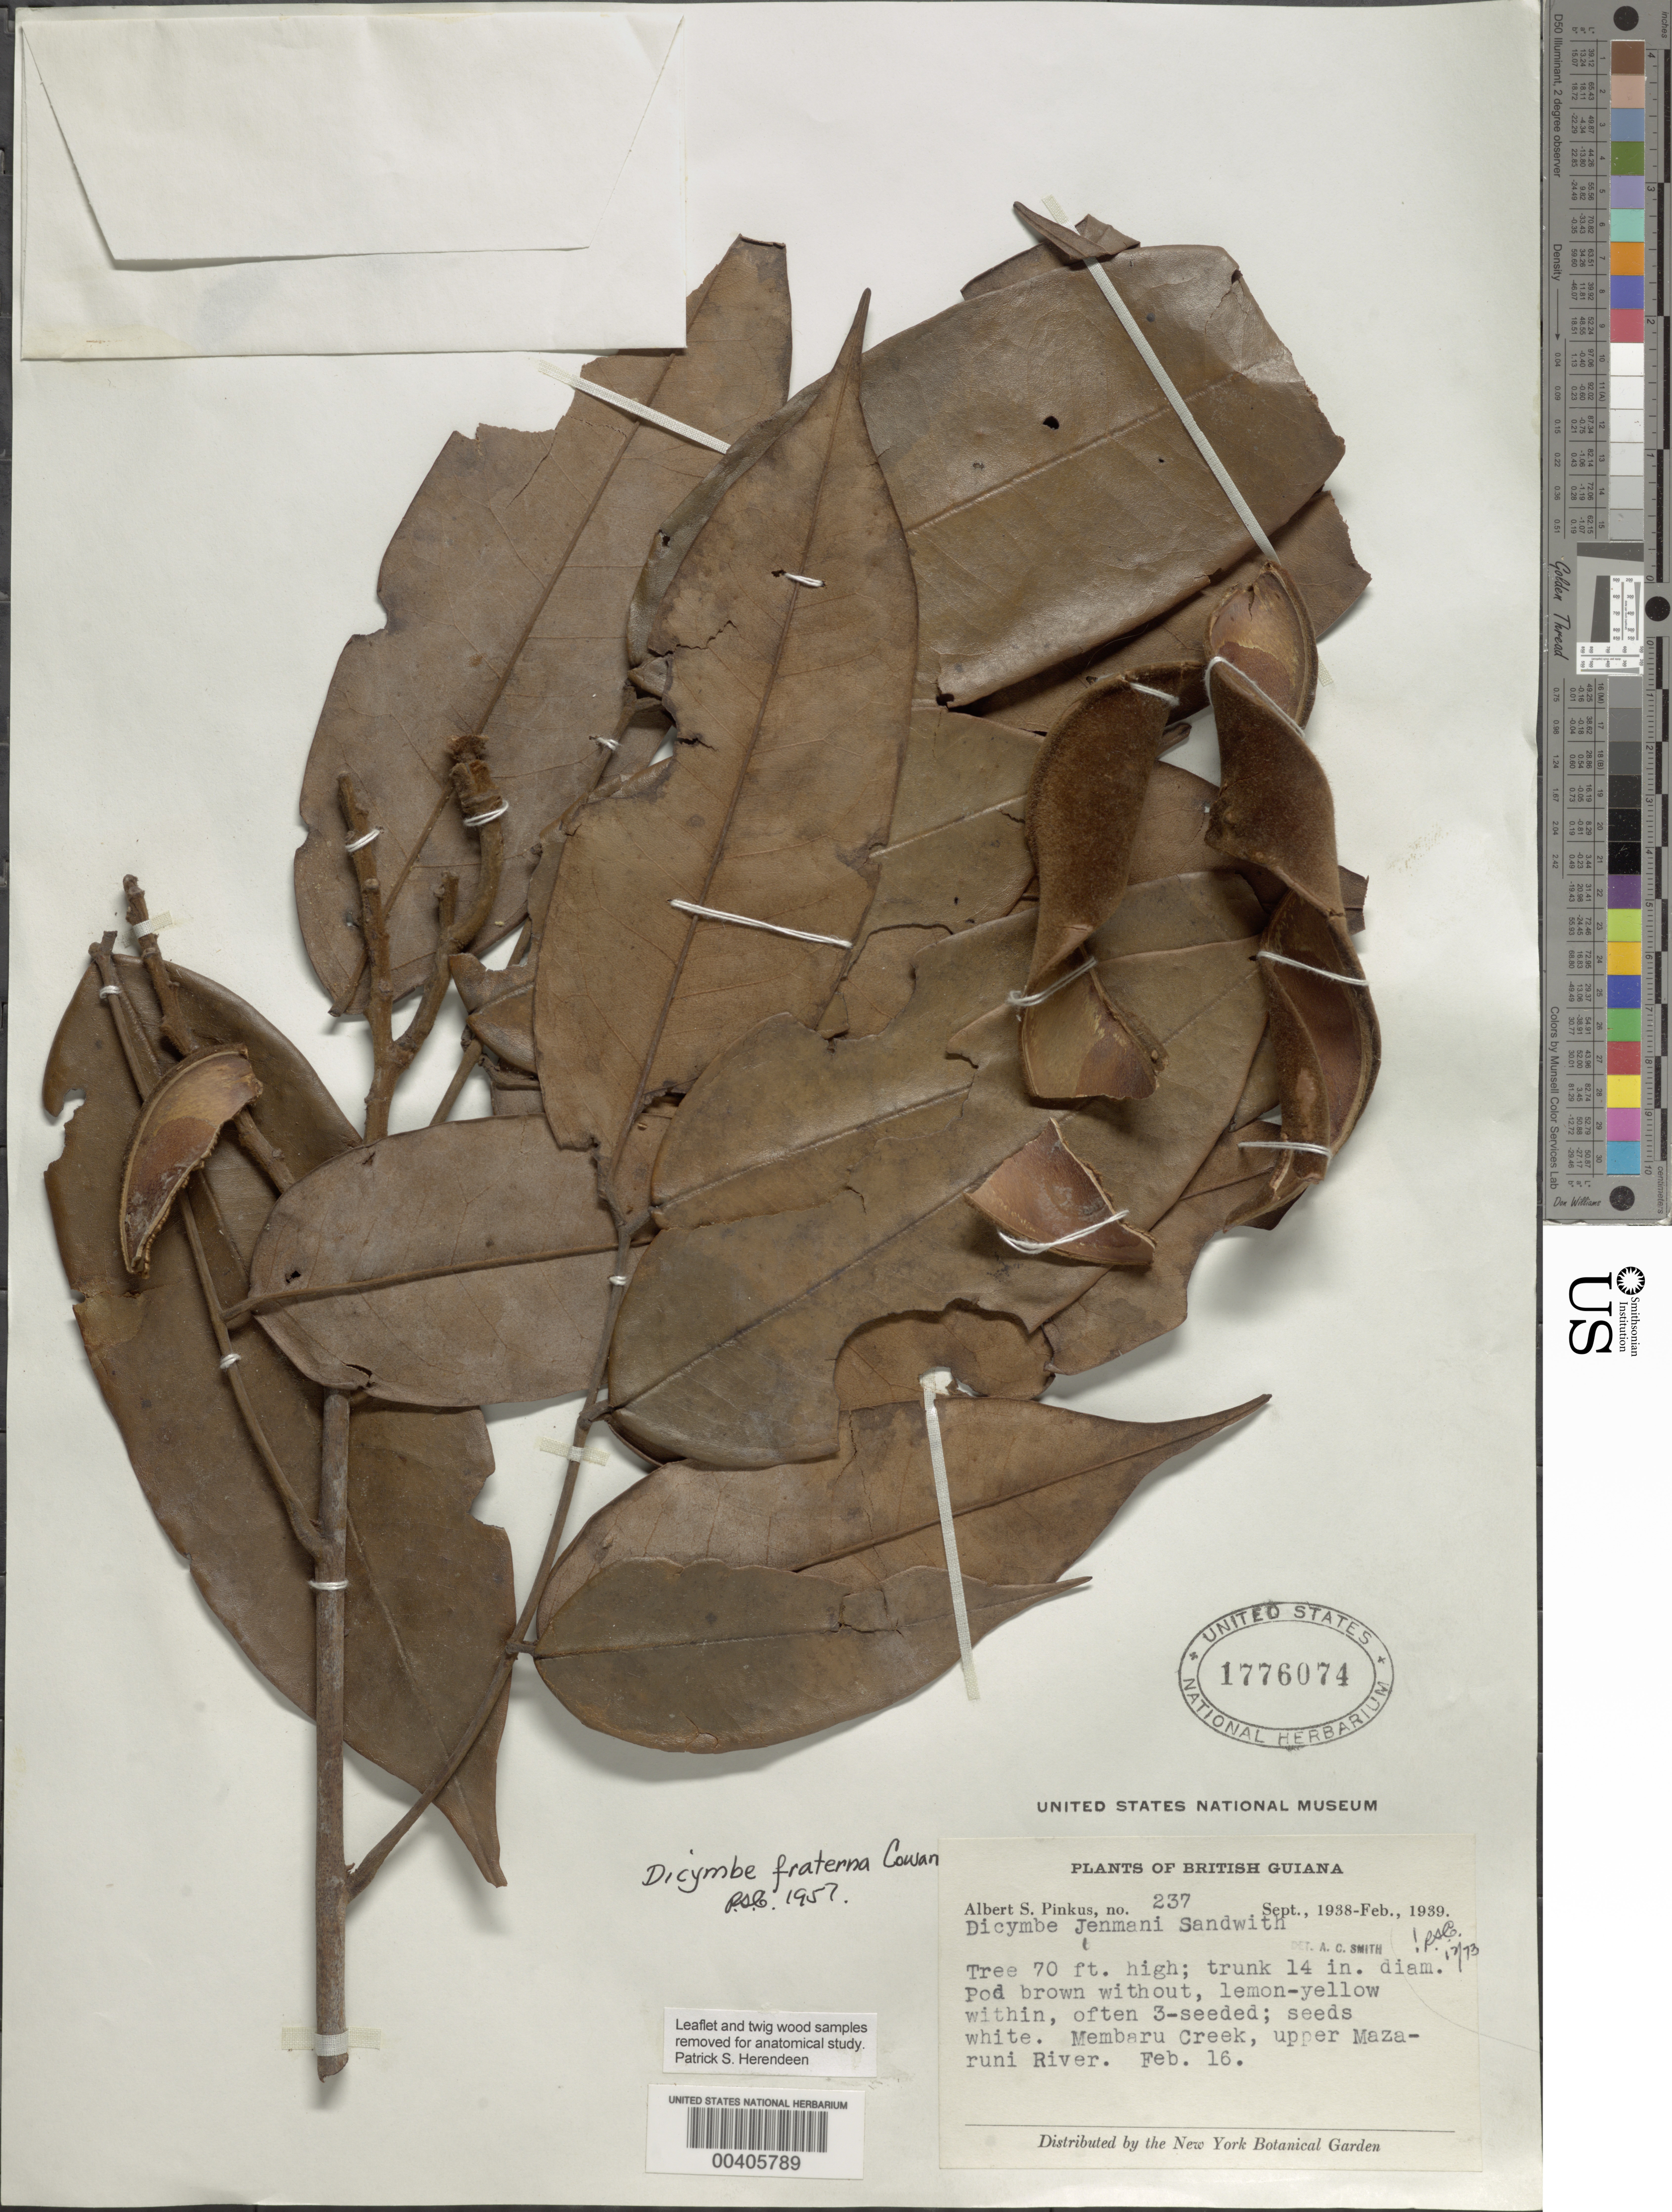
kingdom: Plantae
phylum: Tracheophyta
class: Magnoliopsida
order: Fabales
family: Fabaceae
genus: Dicymbe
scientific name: Dicymbe fraterna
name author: R.S. Cowan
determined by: Cowan, R. S.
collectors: A. Pinkus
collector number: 237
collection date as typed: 16 Feb 1939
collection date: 1939-02-16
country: Guyana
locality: Membaru creek, upper mazaruni river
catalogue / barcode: US 1776074